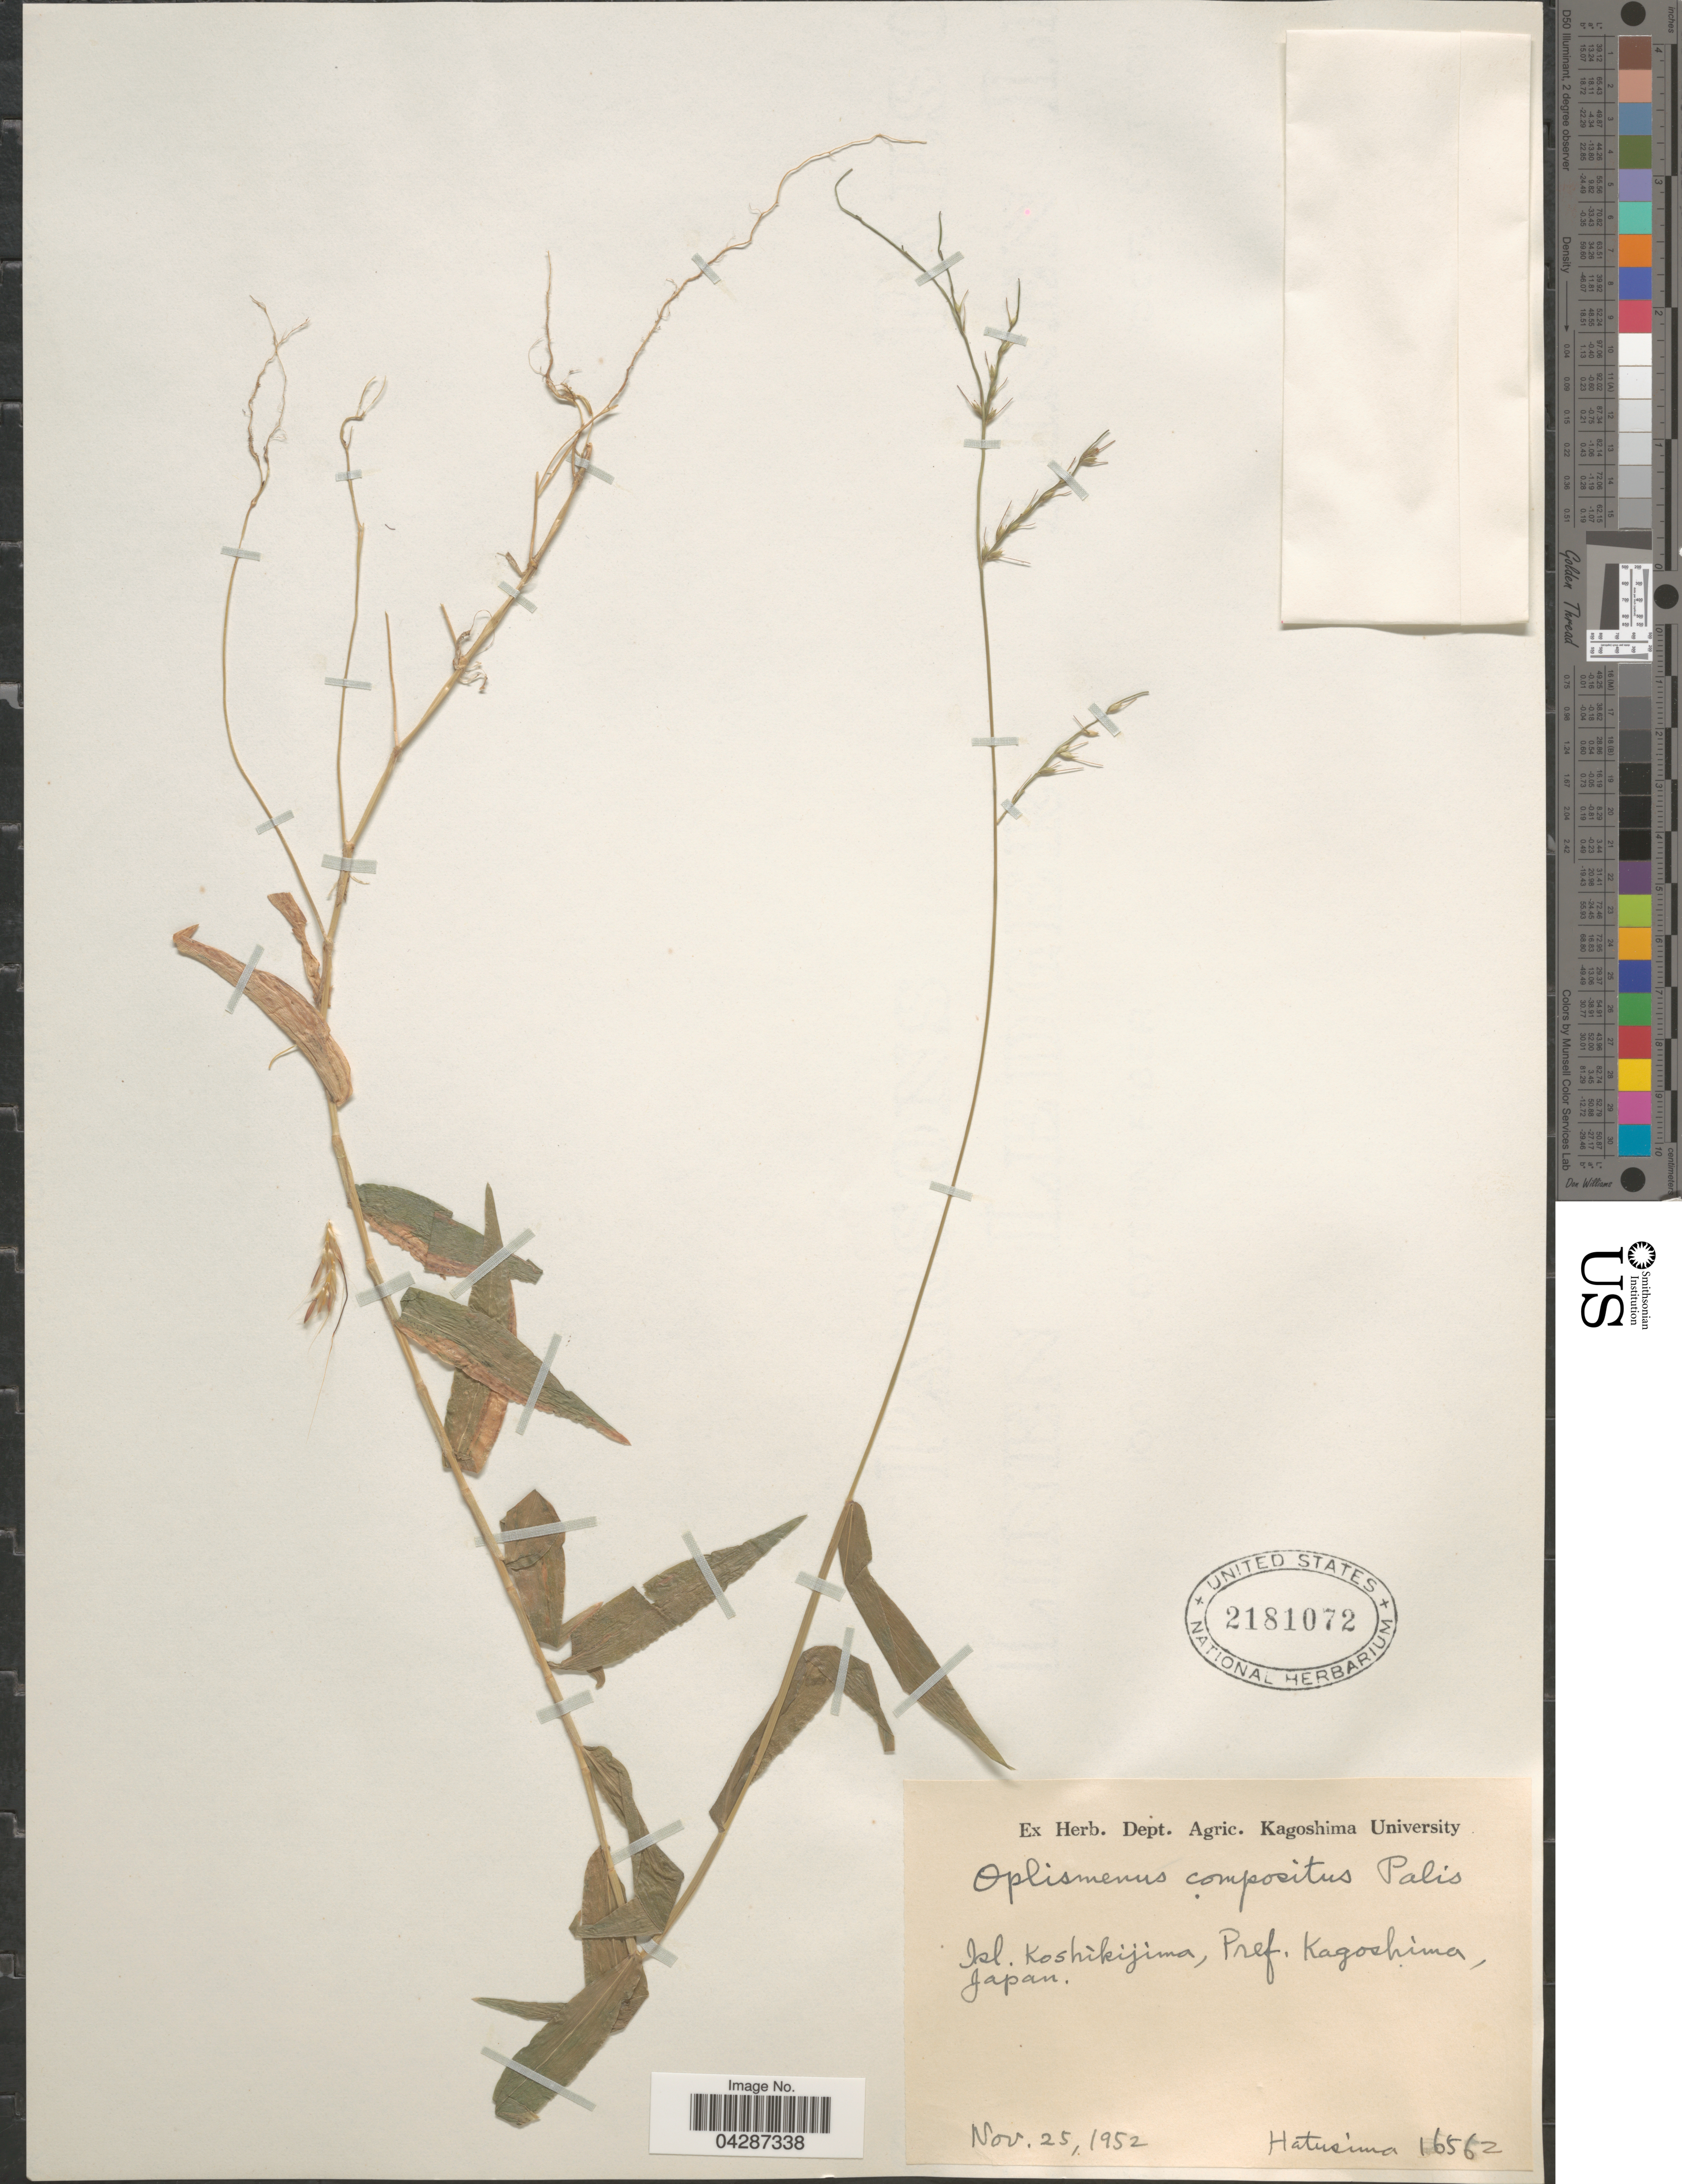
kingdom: Plantae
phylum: Tracheophyta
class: Liliopsida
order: Poales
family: Poaceae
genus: Oplismenus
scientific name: Oplismenus compositus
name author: (L.) P. Beauv.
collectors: -. Hatusima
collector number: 16562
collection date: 1952-11-25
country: Japan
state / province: Kagosima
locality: Isl. Koshikijima, Pref. Kagoshima.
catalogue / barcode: US 2181072